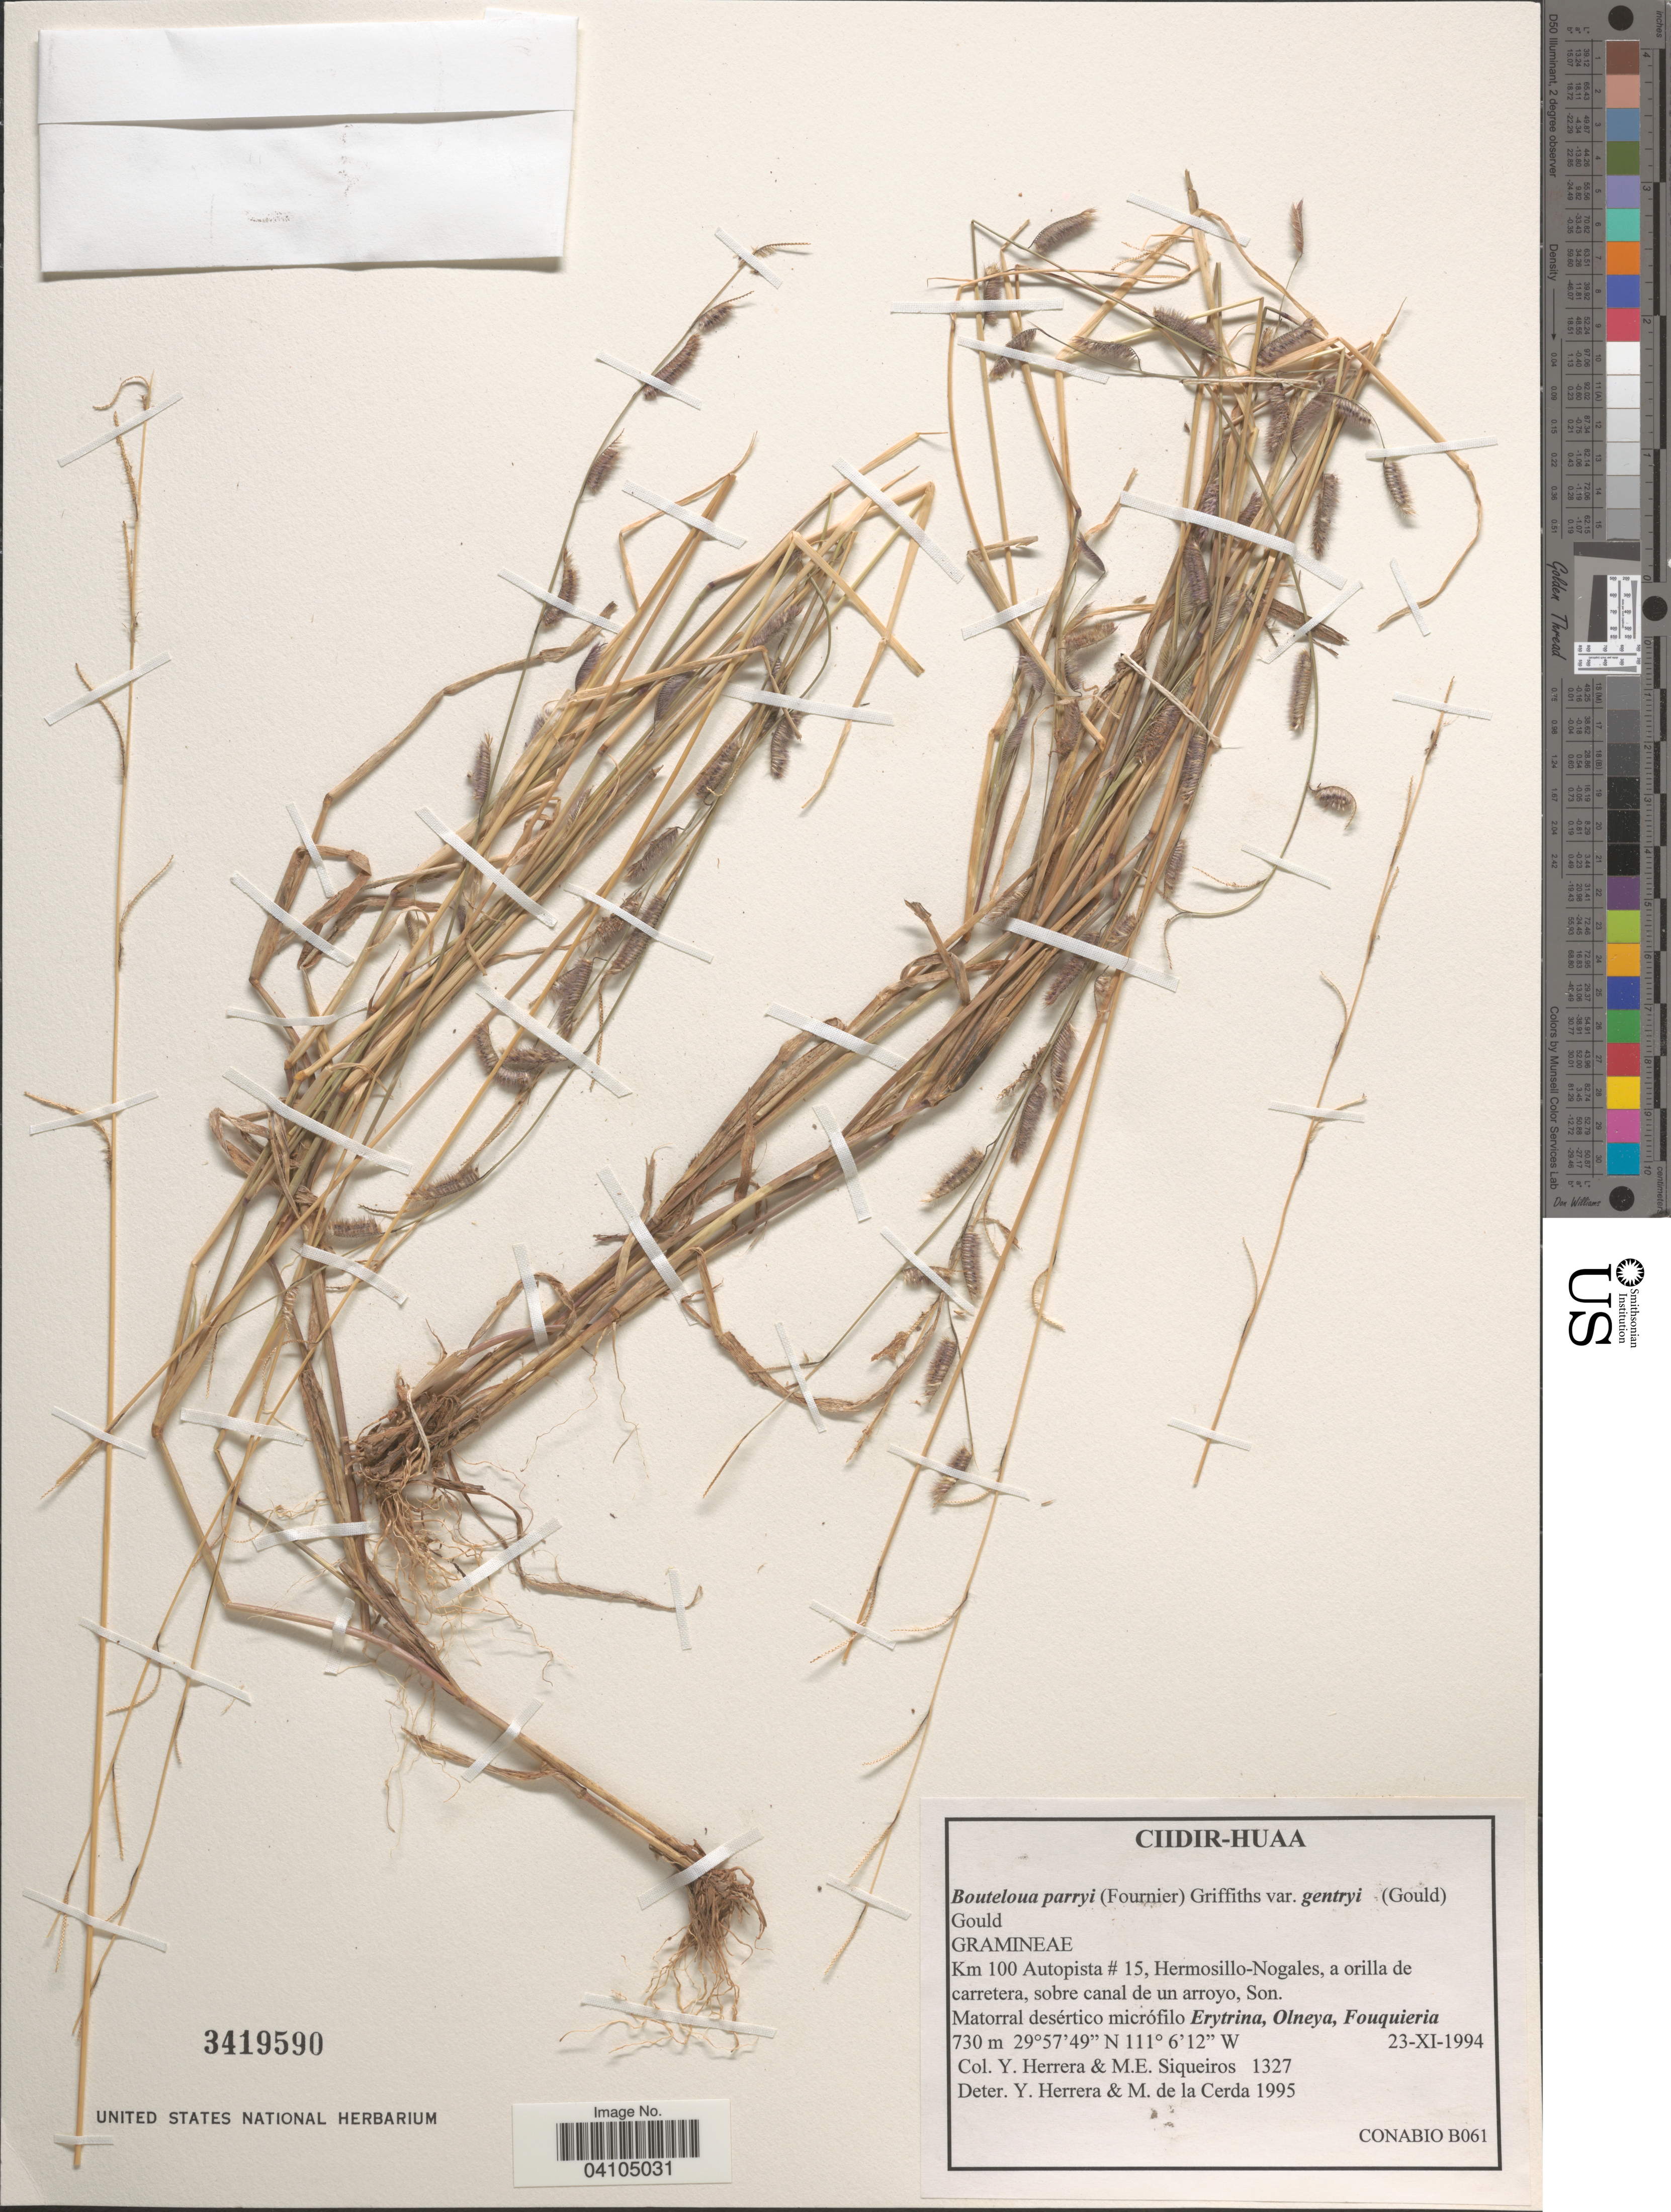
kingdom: Plantae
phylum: Tracheophyta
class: Liliopsida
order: Poales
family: Poaceae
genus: Bouteloua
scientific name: Bouteloua parryi var. gentryi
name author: (Gould) Gould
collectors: Y. Herrera Arrieta & M. Siqueiros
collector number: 1327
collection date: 1994-11-23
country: Mexico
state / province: Sonora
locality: Km 100 Autopista # 15, Hermosillo-Nogales.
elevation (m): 730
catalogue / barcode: US 3419590